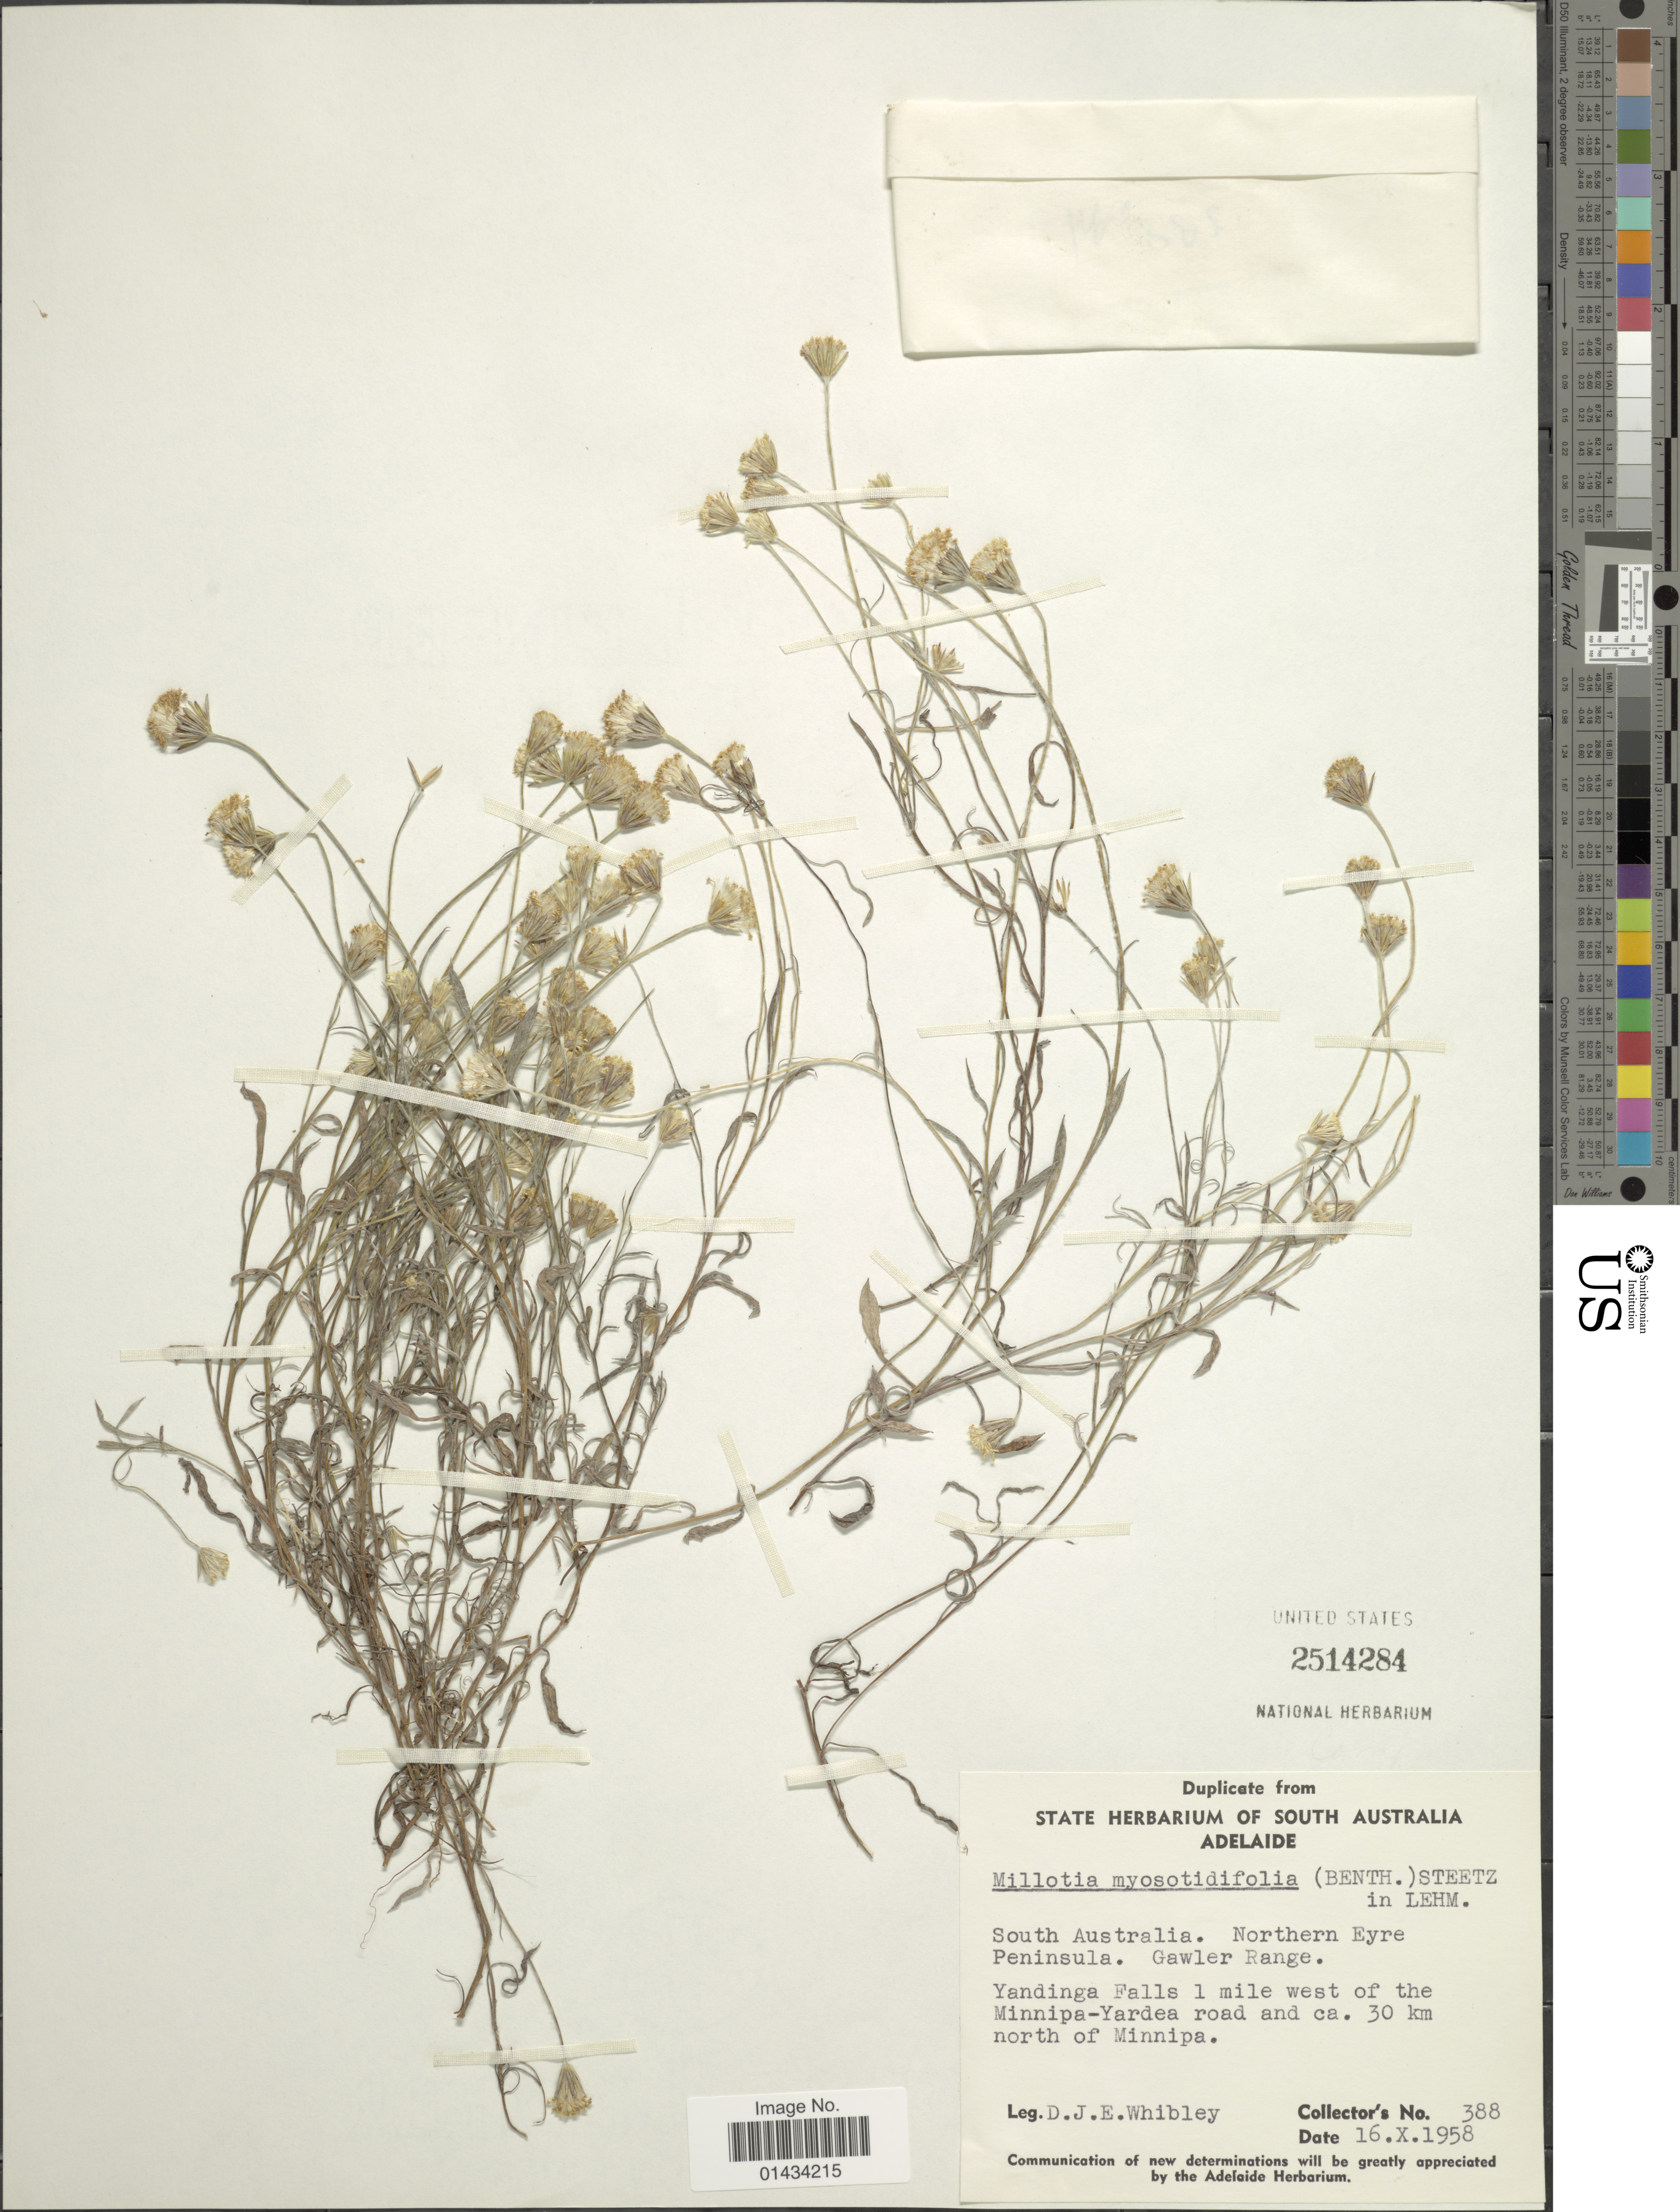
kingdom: Plantae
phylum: Tracheophyta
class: Magnoliopsida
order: Asterales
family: Asteraceae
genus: Millotia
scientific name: Millotia myosotidifolia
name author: (Benth.) Steetz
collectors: D. Whibley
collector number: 388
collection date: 1958-10-16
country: Australia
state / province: South Australia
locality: Northern Eyre Peninsula, Gawler Range, Yandinga Falls, 1 mile west of the Minnipa-Yardea road and ca. 30 km north of Minnipa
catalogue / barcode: US 2514284